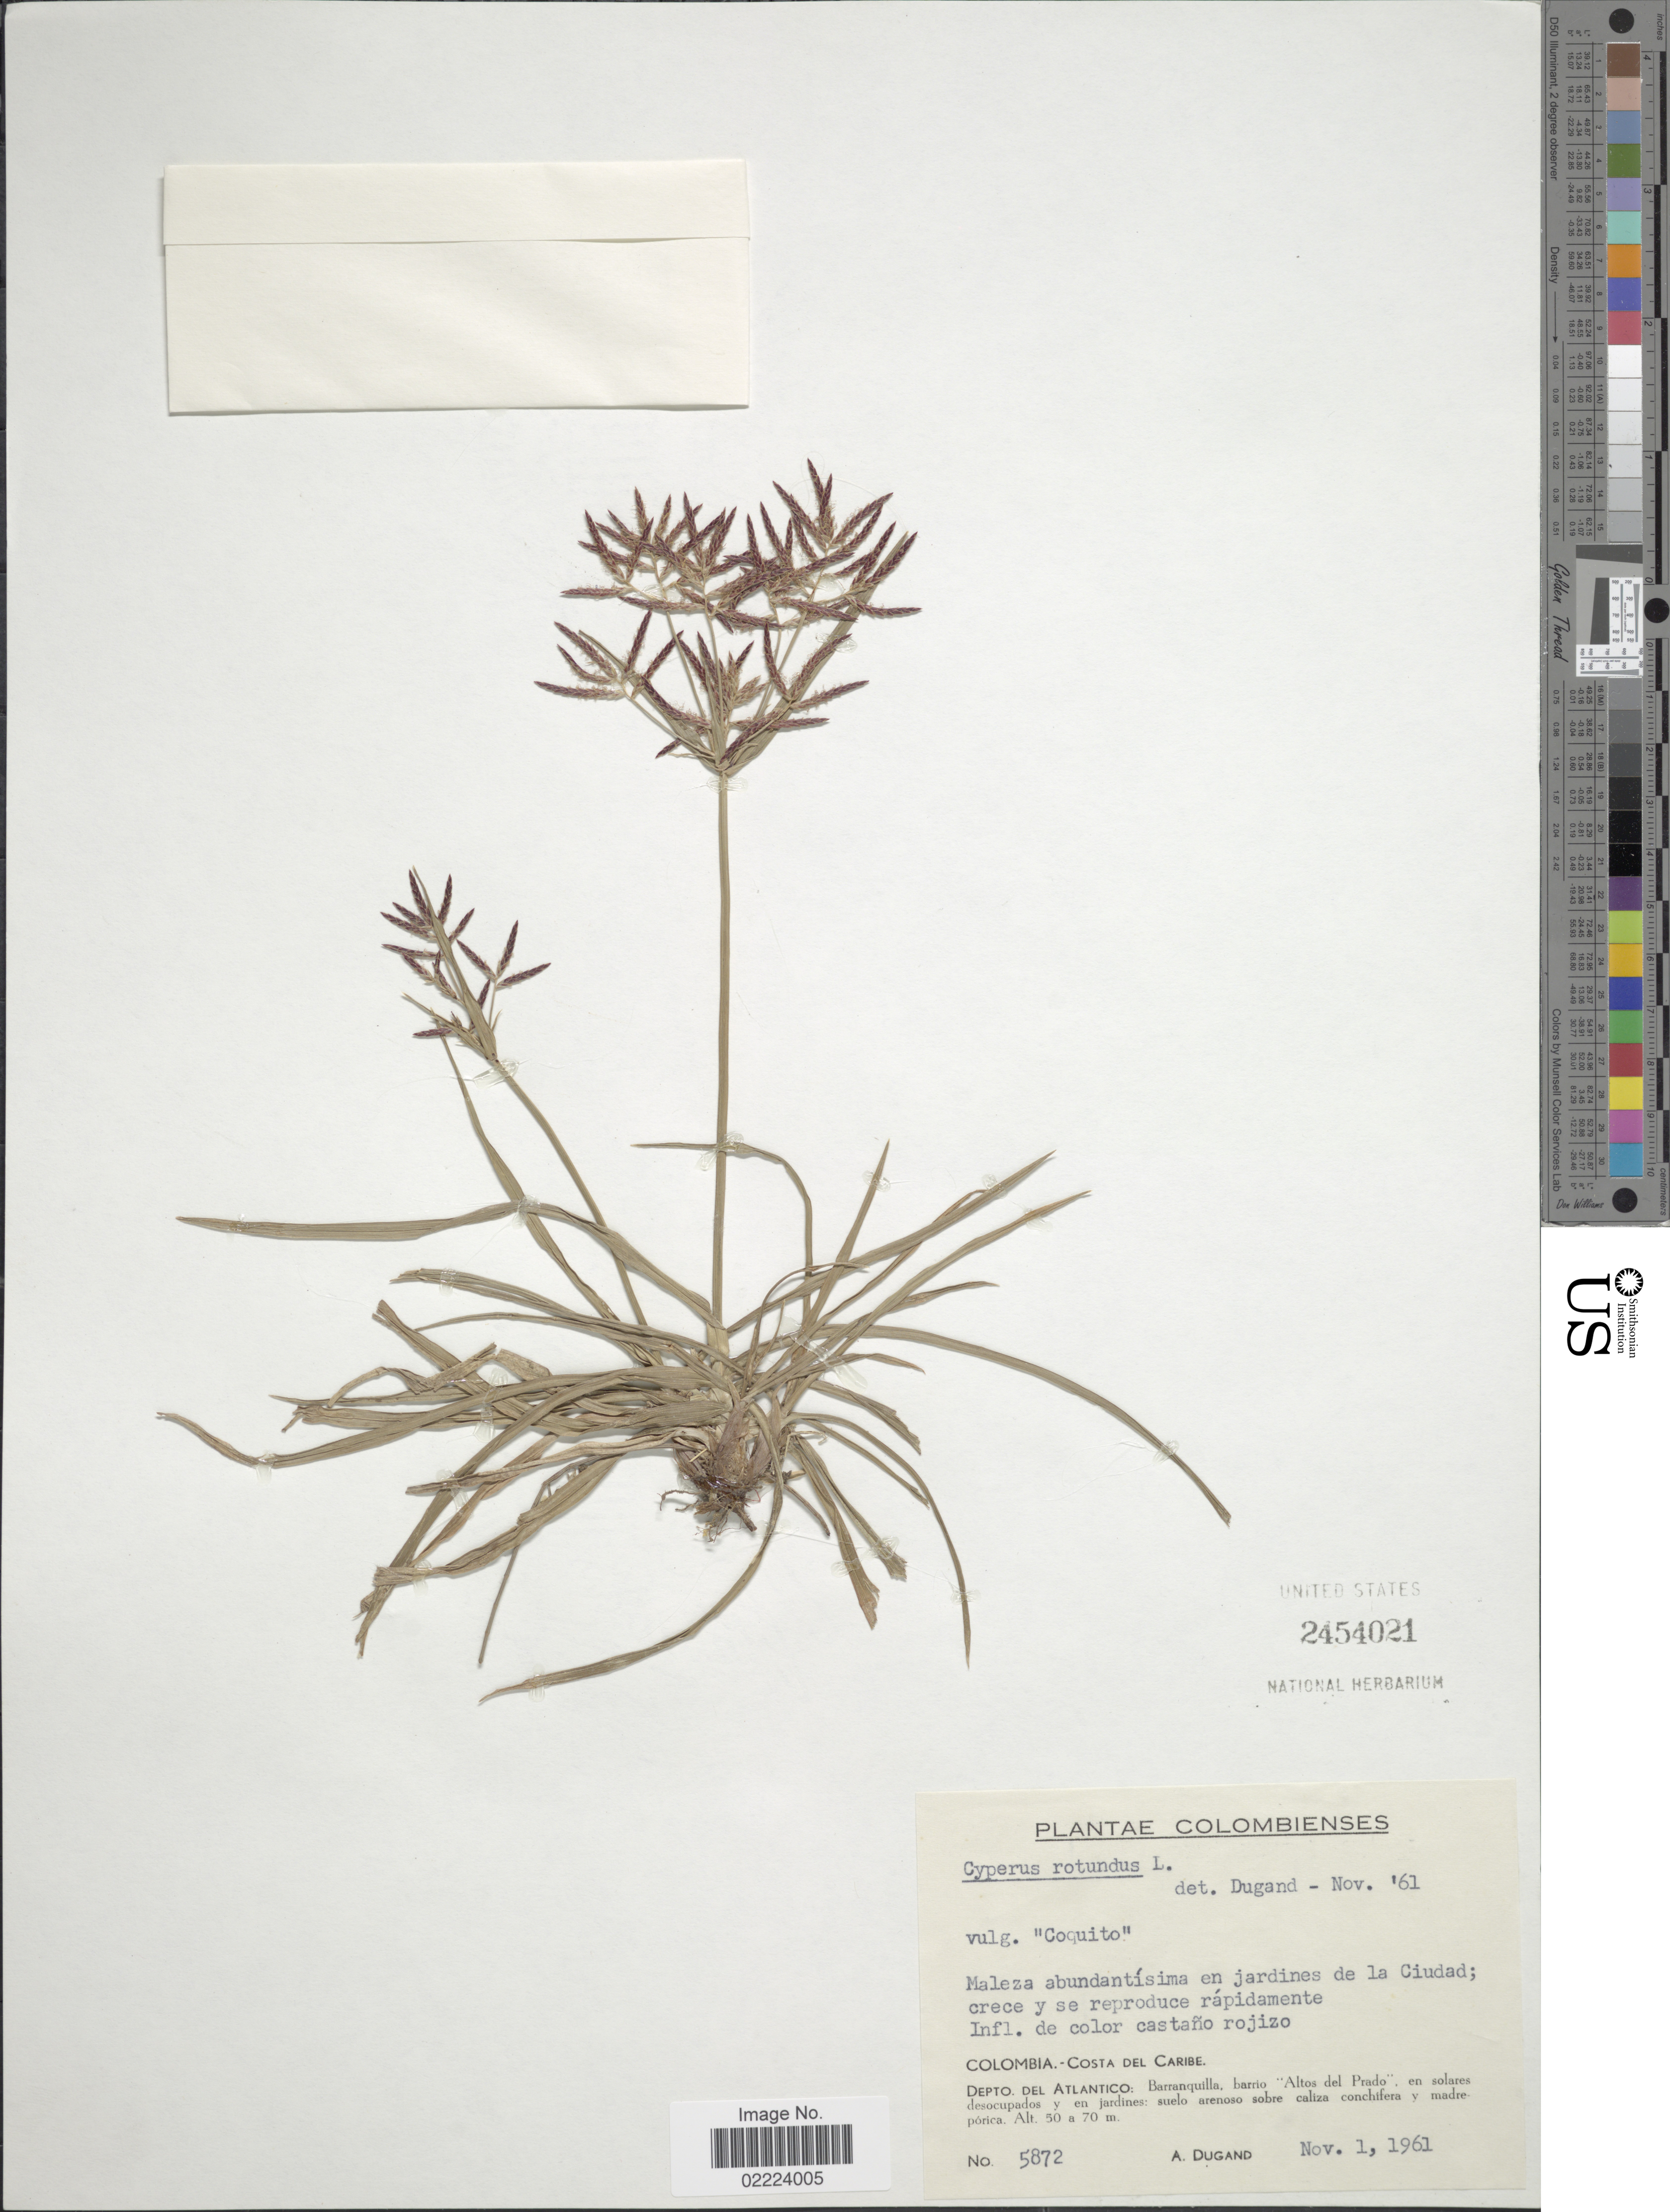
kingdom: Plantae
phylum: Tracheophyta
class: Liliopsida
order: Poales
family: Cyperaceae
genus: Cyperus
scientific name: Cyperus rotundus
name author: L.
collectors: A. Dugand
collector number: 5872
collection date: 1961-11-01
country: Colombia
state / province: Atlántico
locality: Colombia, Costa del Caribe, Depto. del Atlantico: Barranquilla, barrio Altos del Prado, en solares desocupados y en jardines: suelo arenoso sobre caliza cocgifera y madre porica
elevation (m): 50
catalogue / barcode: US 2454021